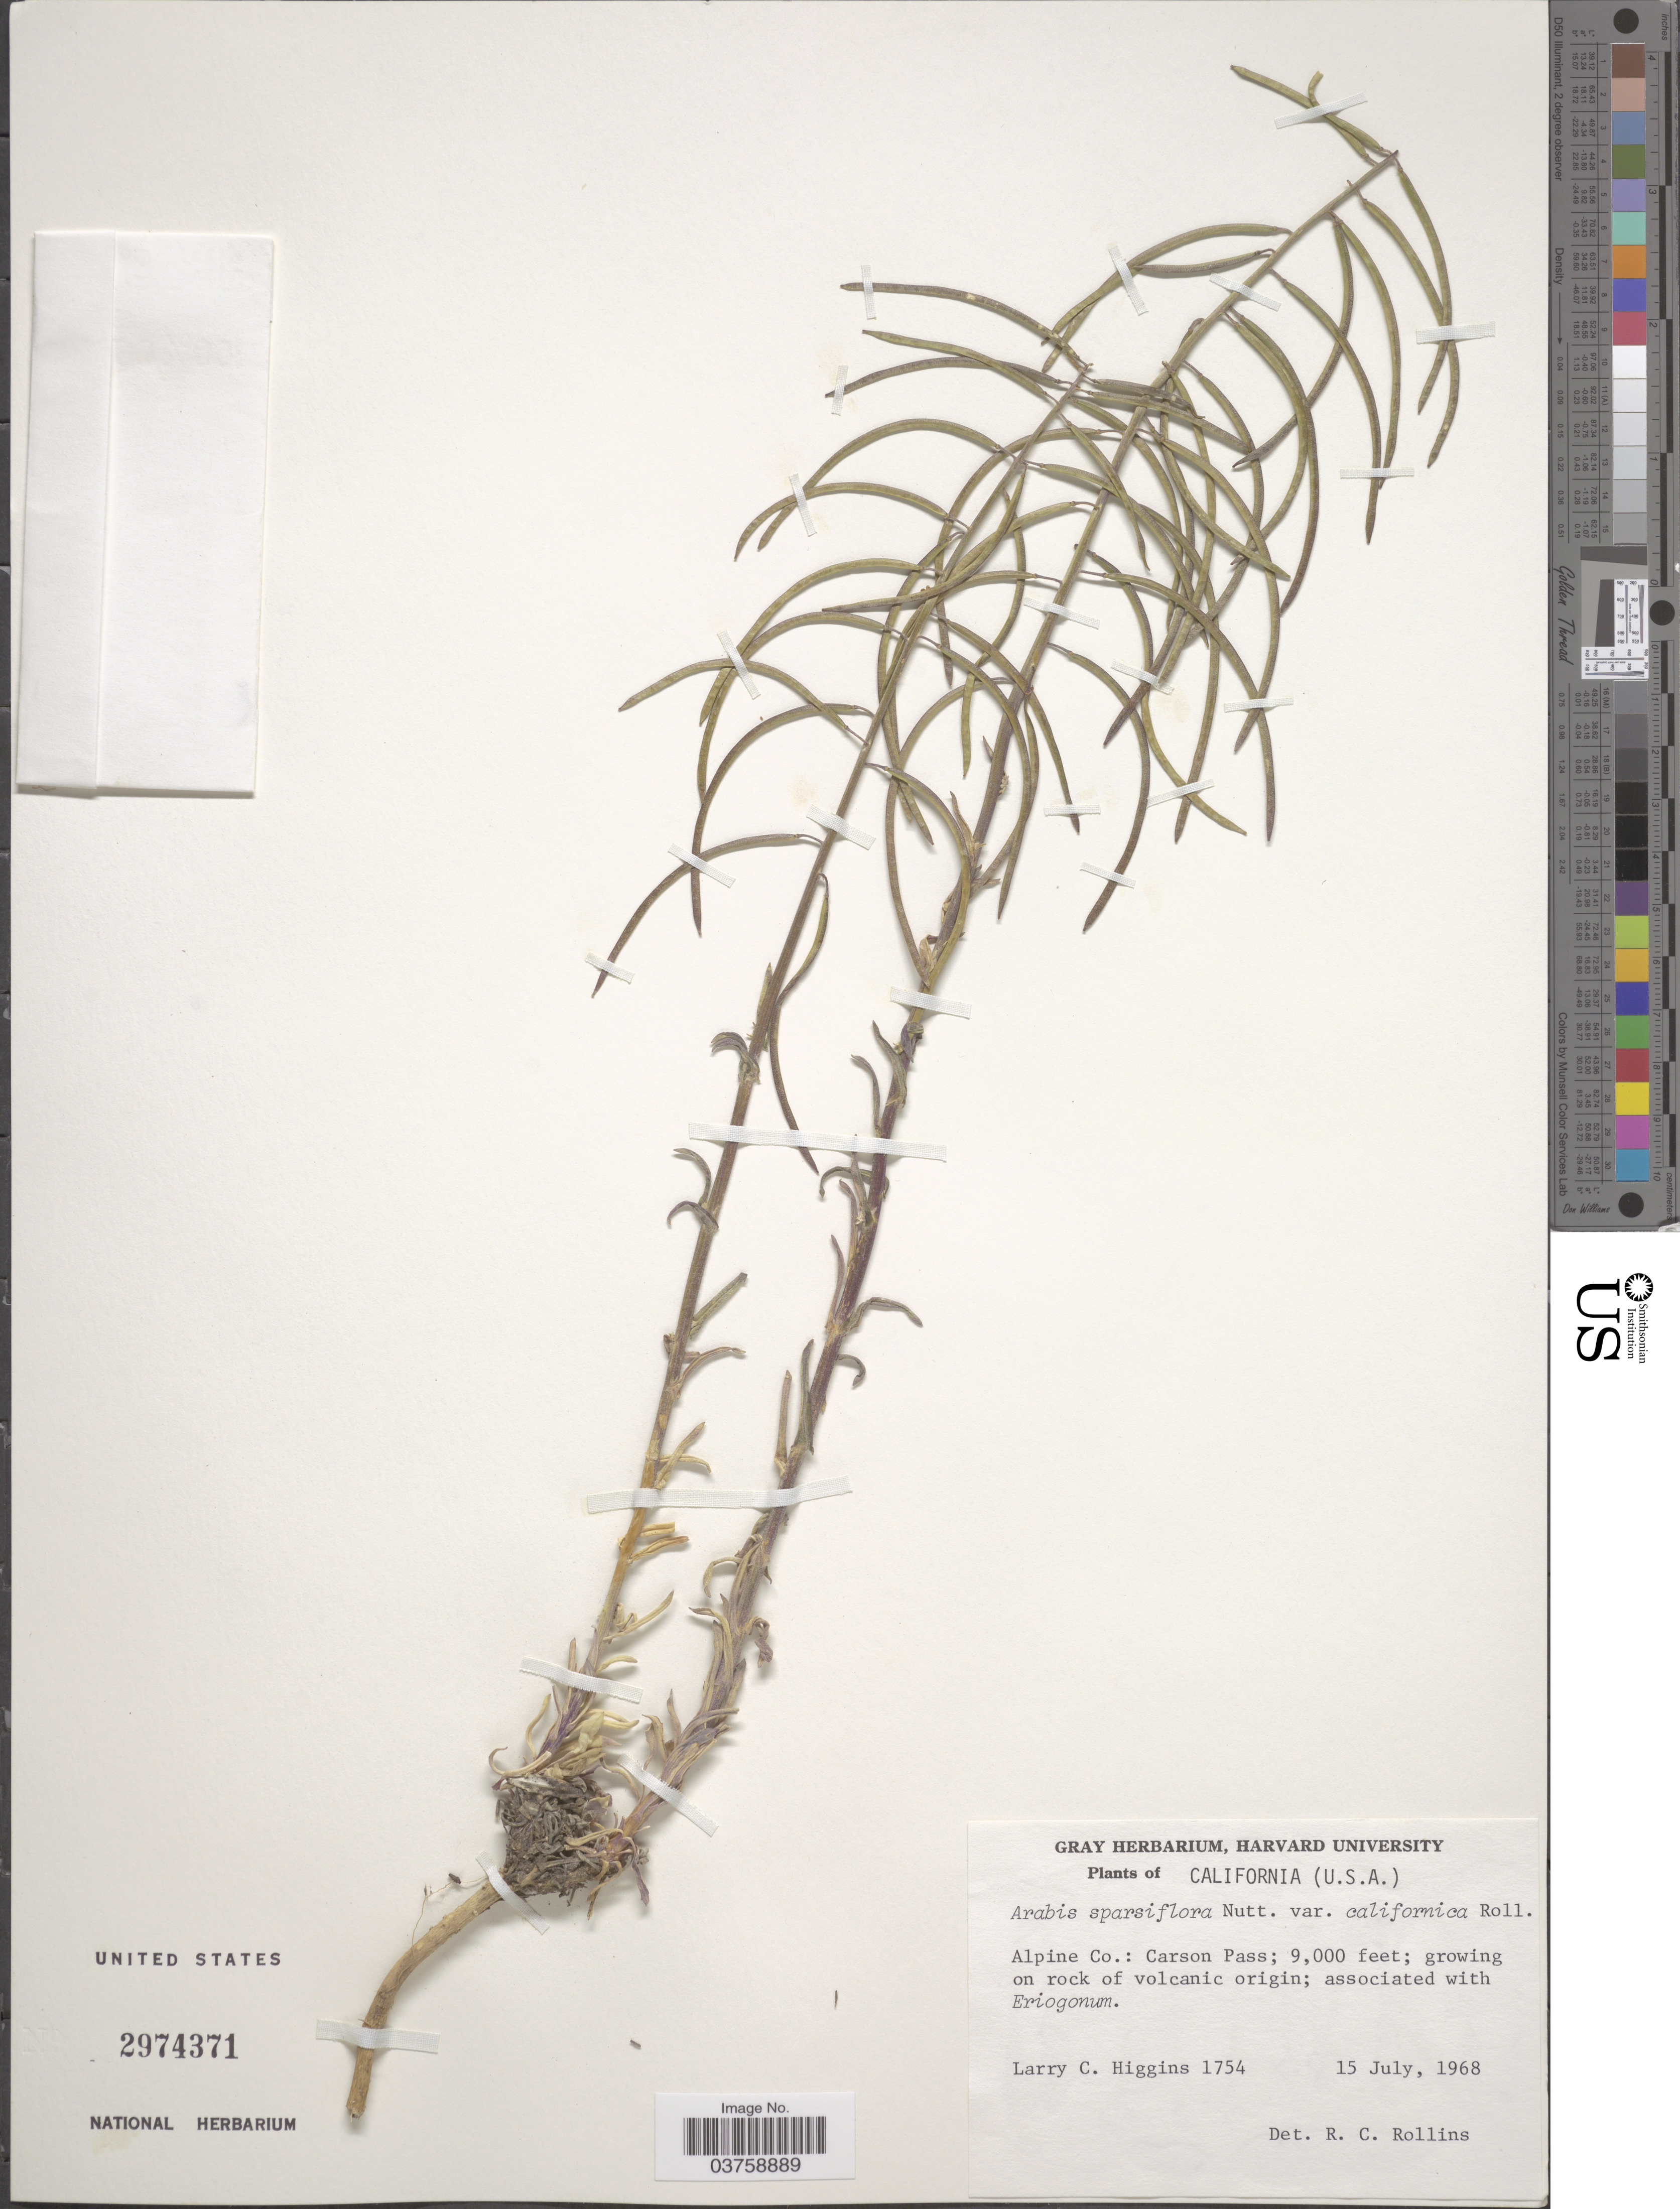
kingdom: Plantae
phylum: Tracheophyta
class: Magnoliopsida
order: Brassicales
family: Brassicaceae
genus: Arabis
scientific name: Arabis sparsiflora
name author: Nutt.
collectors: L. Higgins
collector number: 1754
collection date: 1968-07-15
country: United States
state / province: California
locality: Alpine Co.: Carson Pass.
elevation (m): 2743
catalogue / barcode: US 2974371